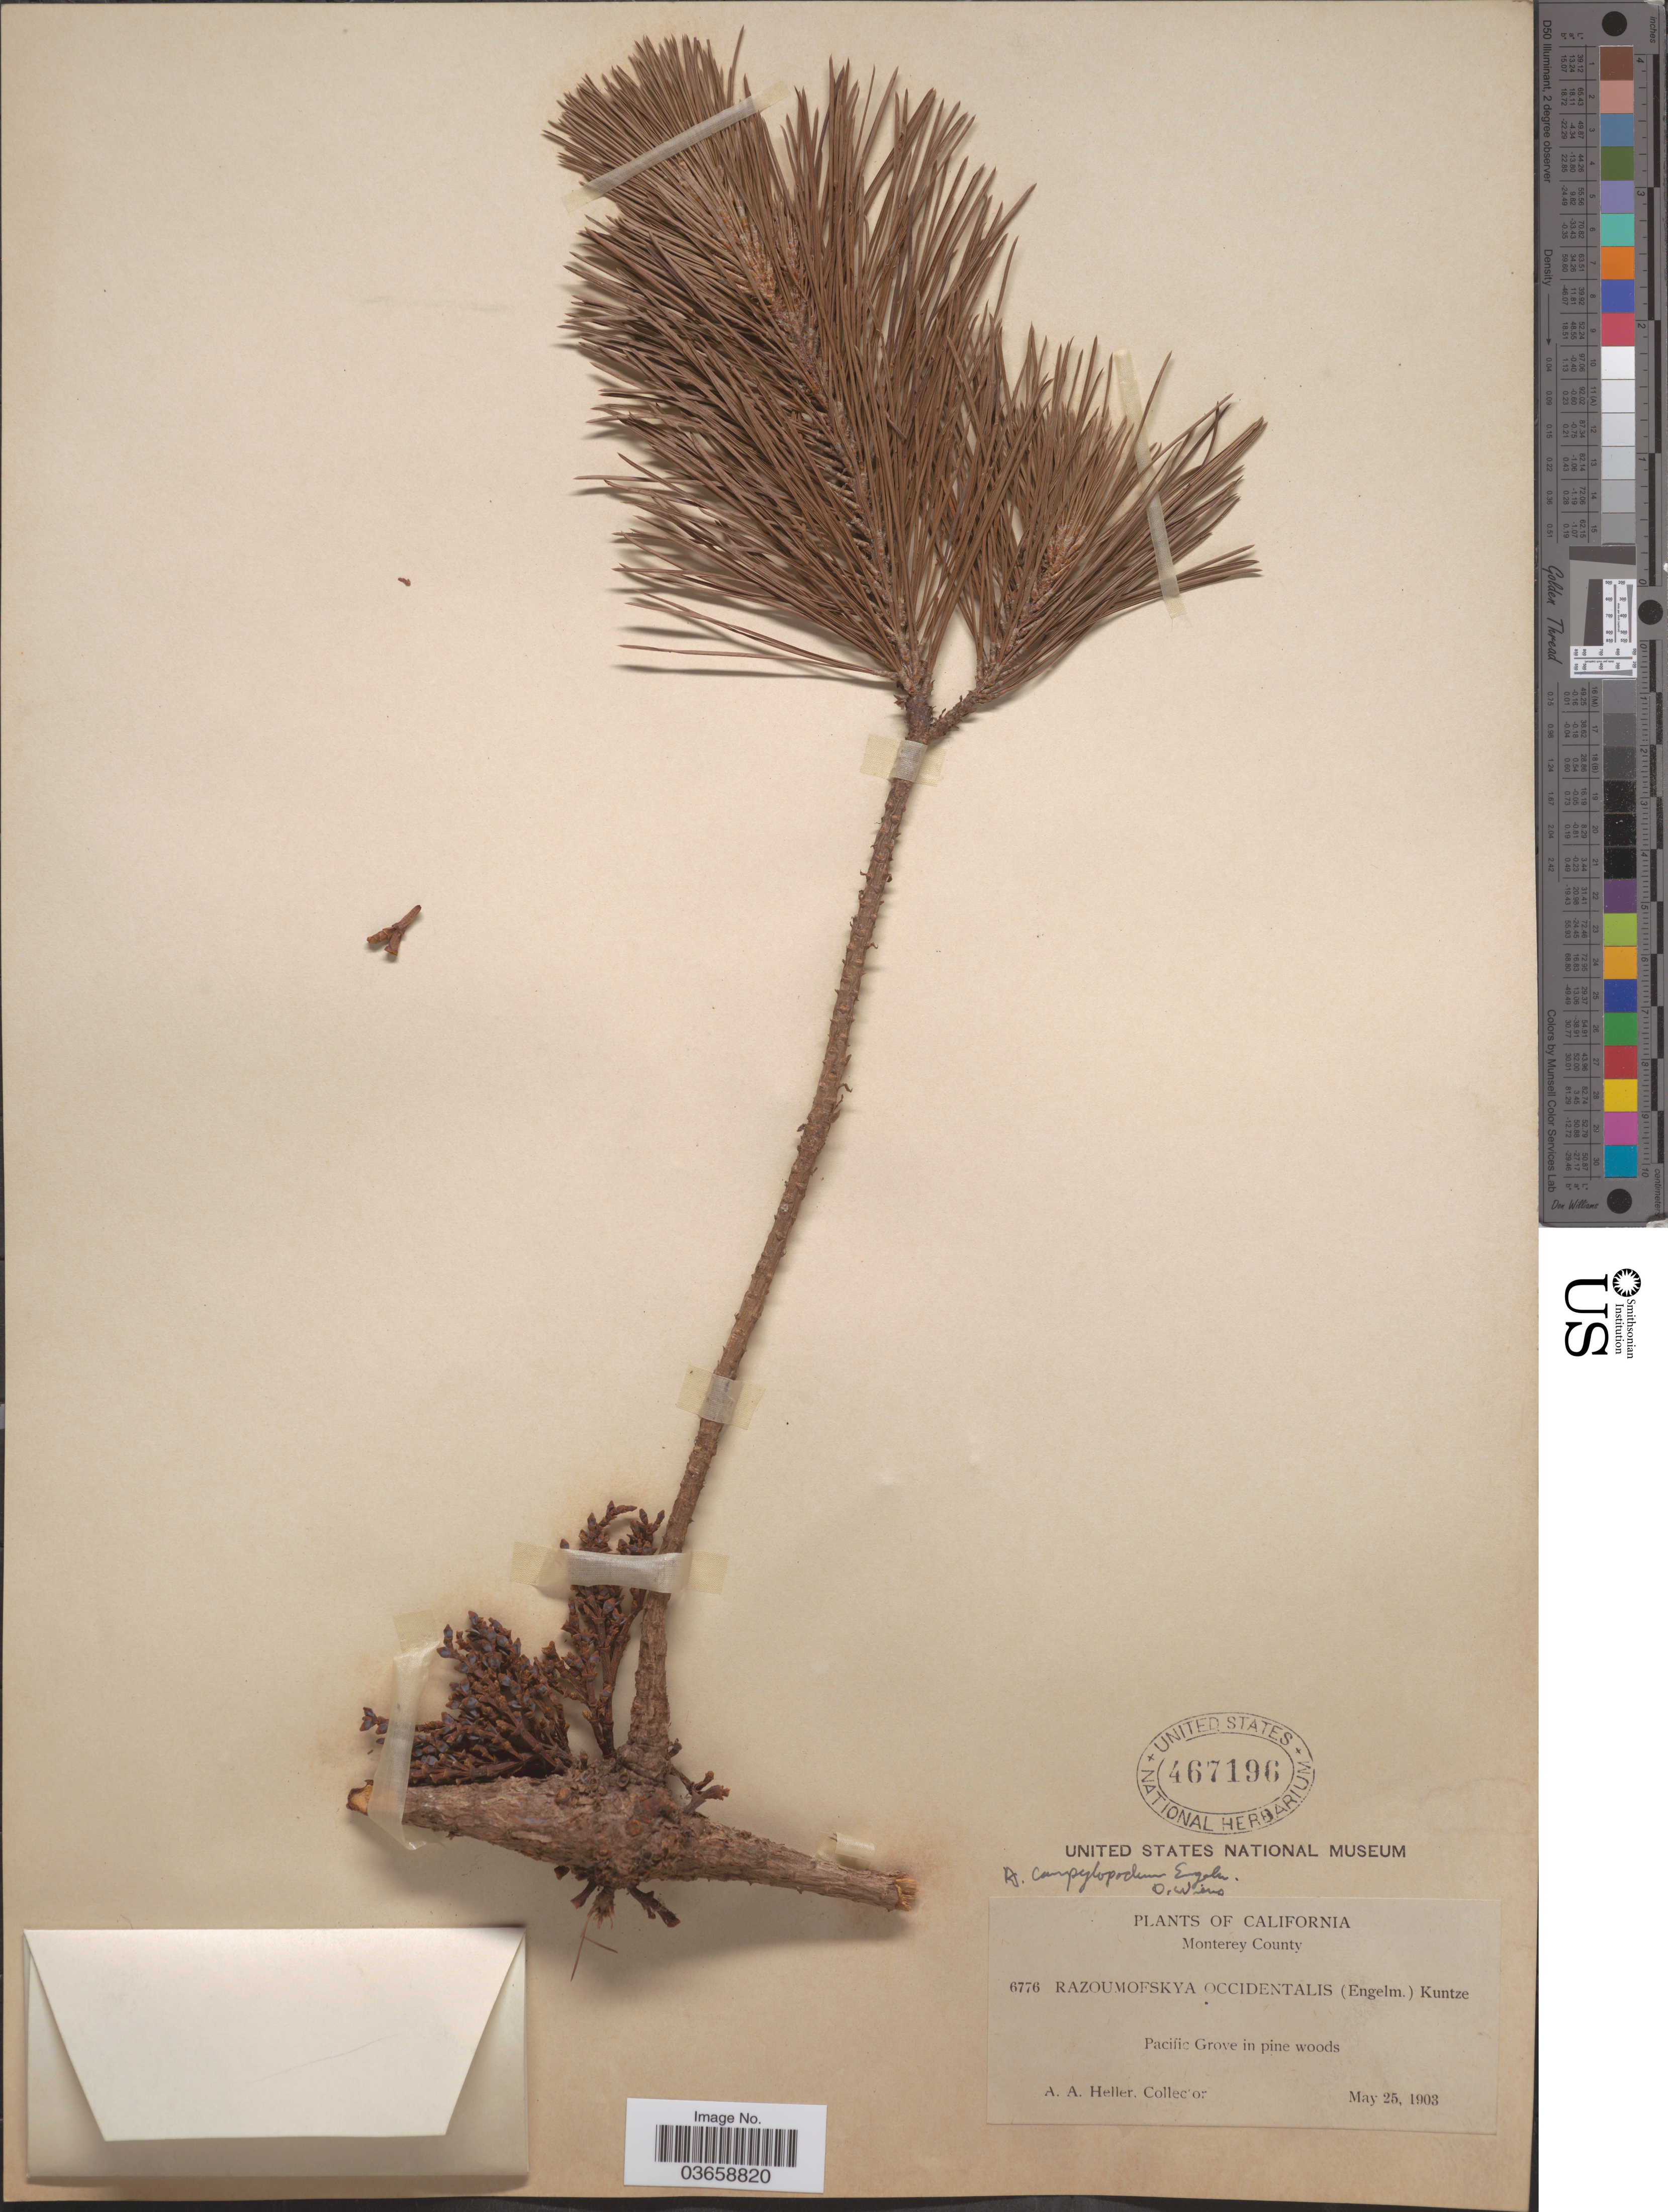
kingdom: Plantae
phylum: Tracheophyta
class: Magnoliopsida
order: Santalales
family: Viscaceae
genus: Arceuthobium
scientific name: Arceuthobium campylopodum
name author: Engelm.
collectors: A. A. Heller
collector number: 6776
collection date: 1903-05-25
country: United States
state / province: California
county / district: Monterey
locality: Monterey County. Pacific Grove in pine woods.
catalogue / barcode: US 467196